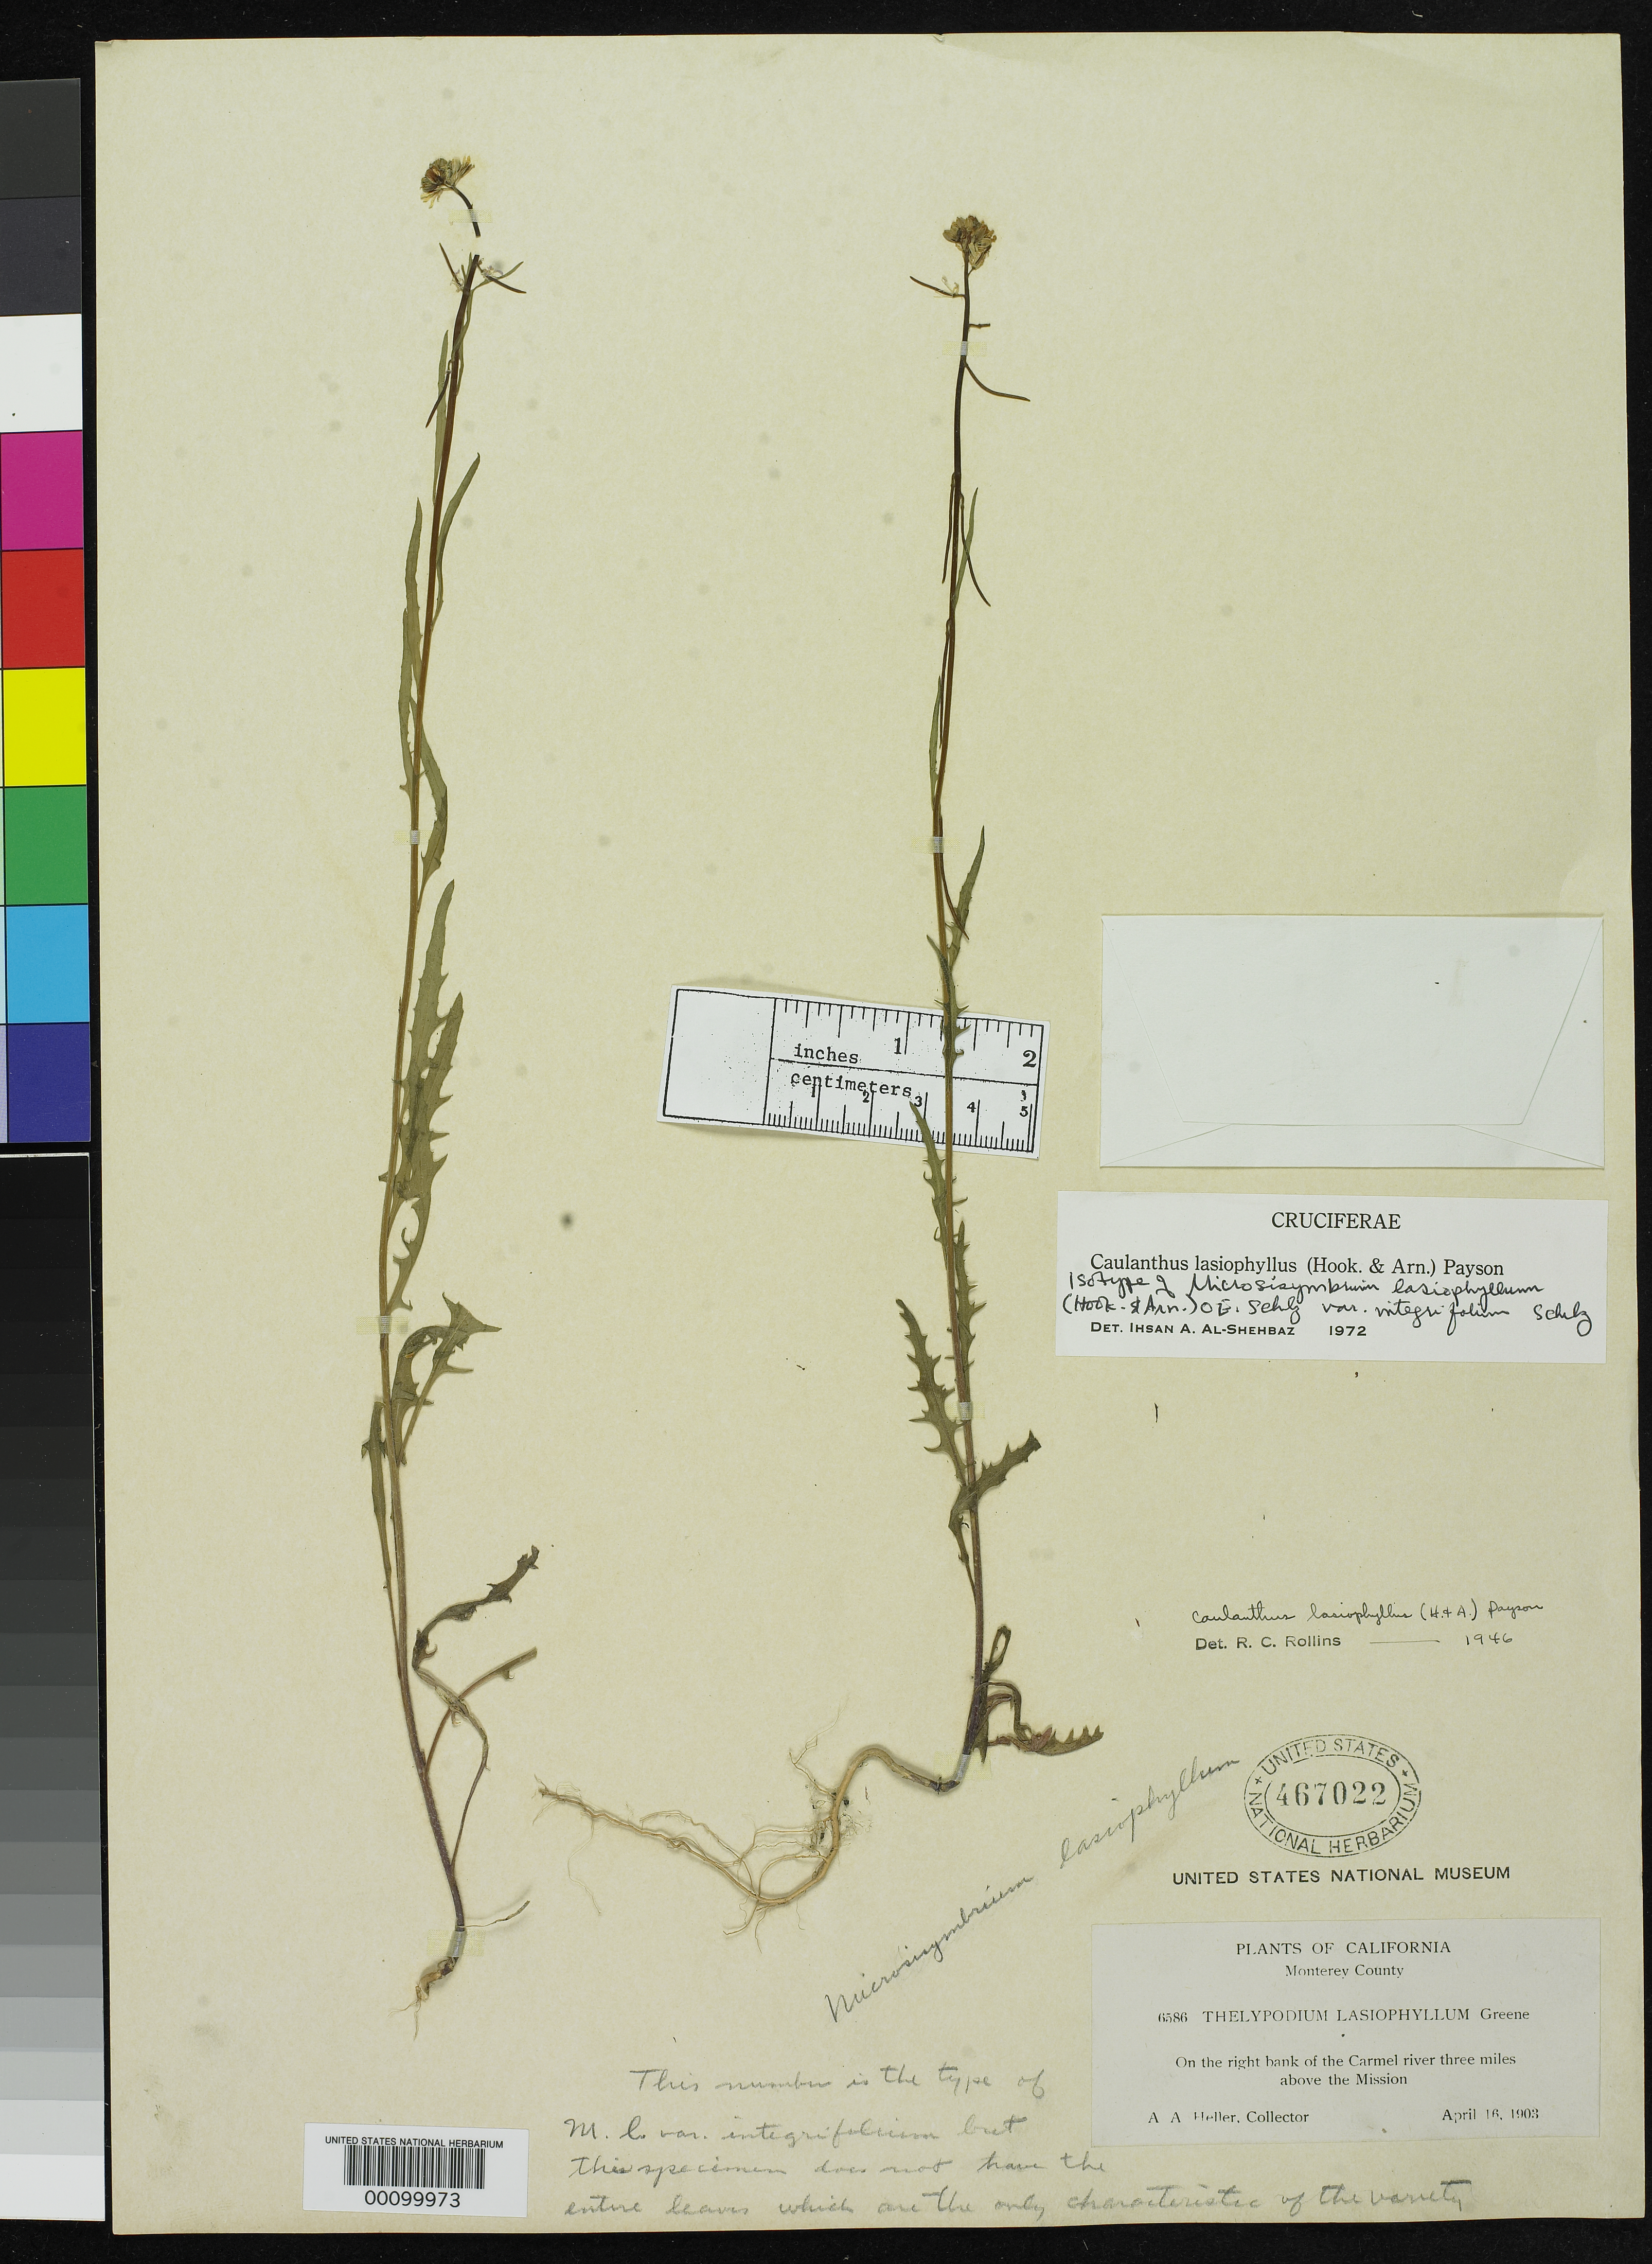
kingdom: Plantae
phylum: Tracheophyta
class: Magnoliopsida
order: Brassicales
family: Brassicaceae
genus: Microsisymbrium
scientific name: Microsisymbrium lasiophyllum var. integrifolium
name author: O.E. Schulz in Engl.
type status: Isotype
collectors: A. A. Heller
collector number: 6586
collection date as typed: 16 Apr 1903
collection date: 1903-04-16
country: United States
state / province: California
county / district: Monterey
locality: Carmel River, 3 mi. above mission.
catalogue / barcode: US 467022